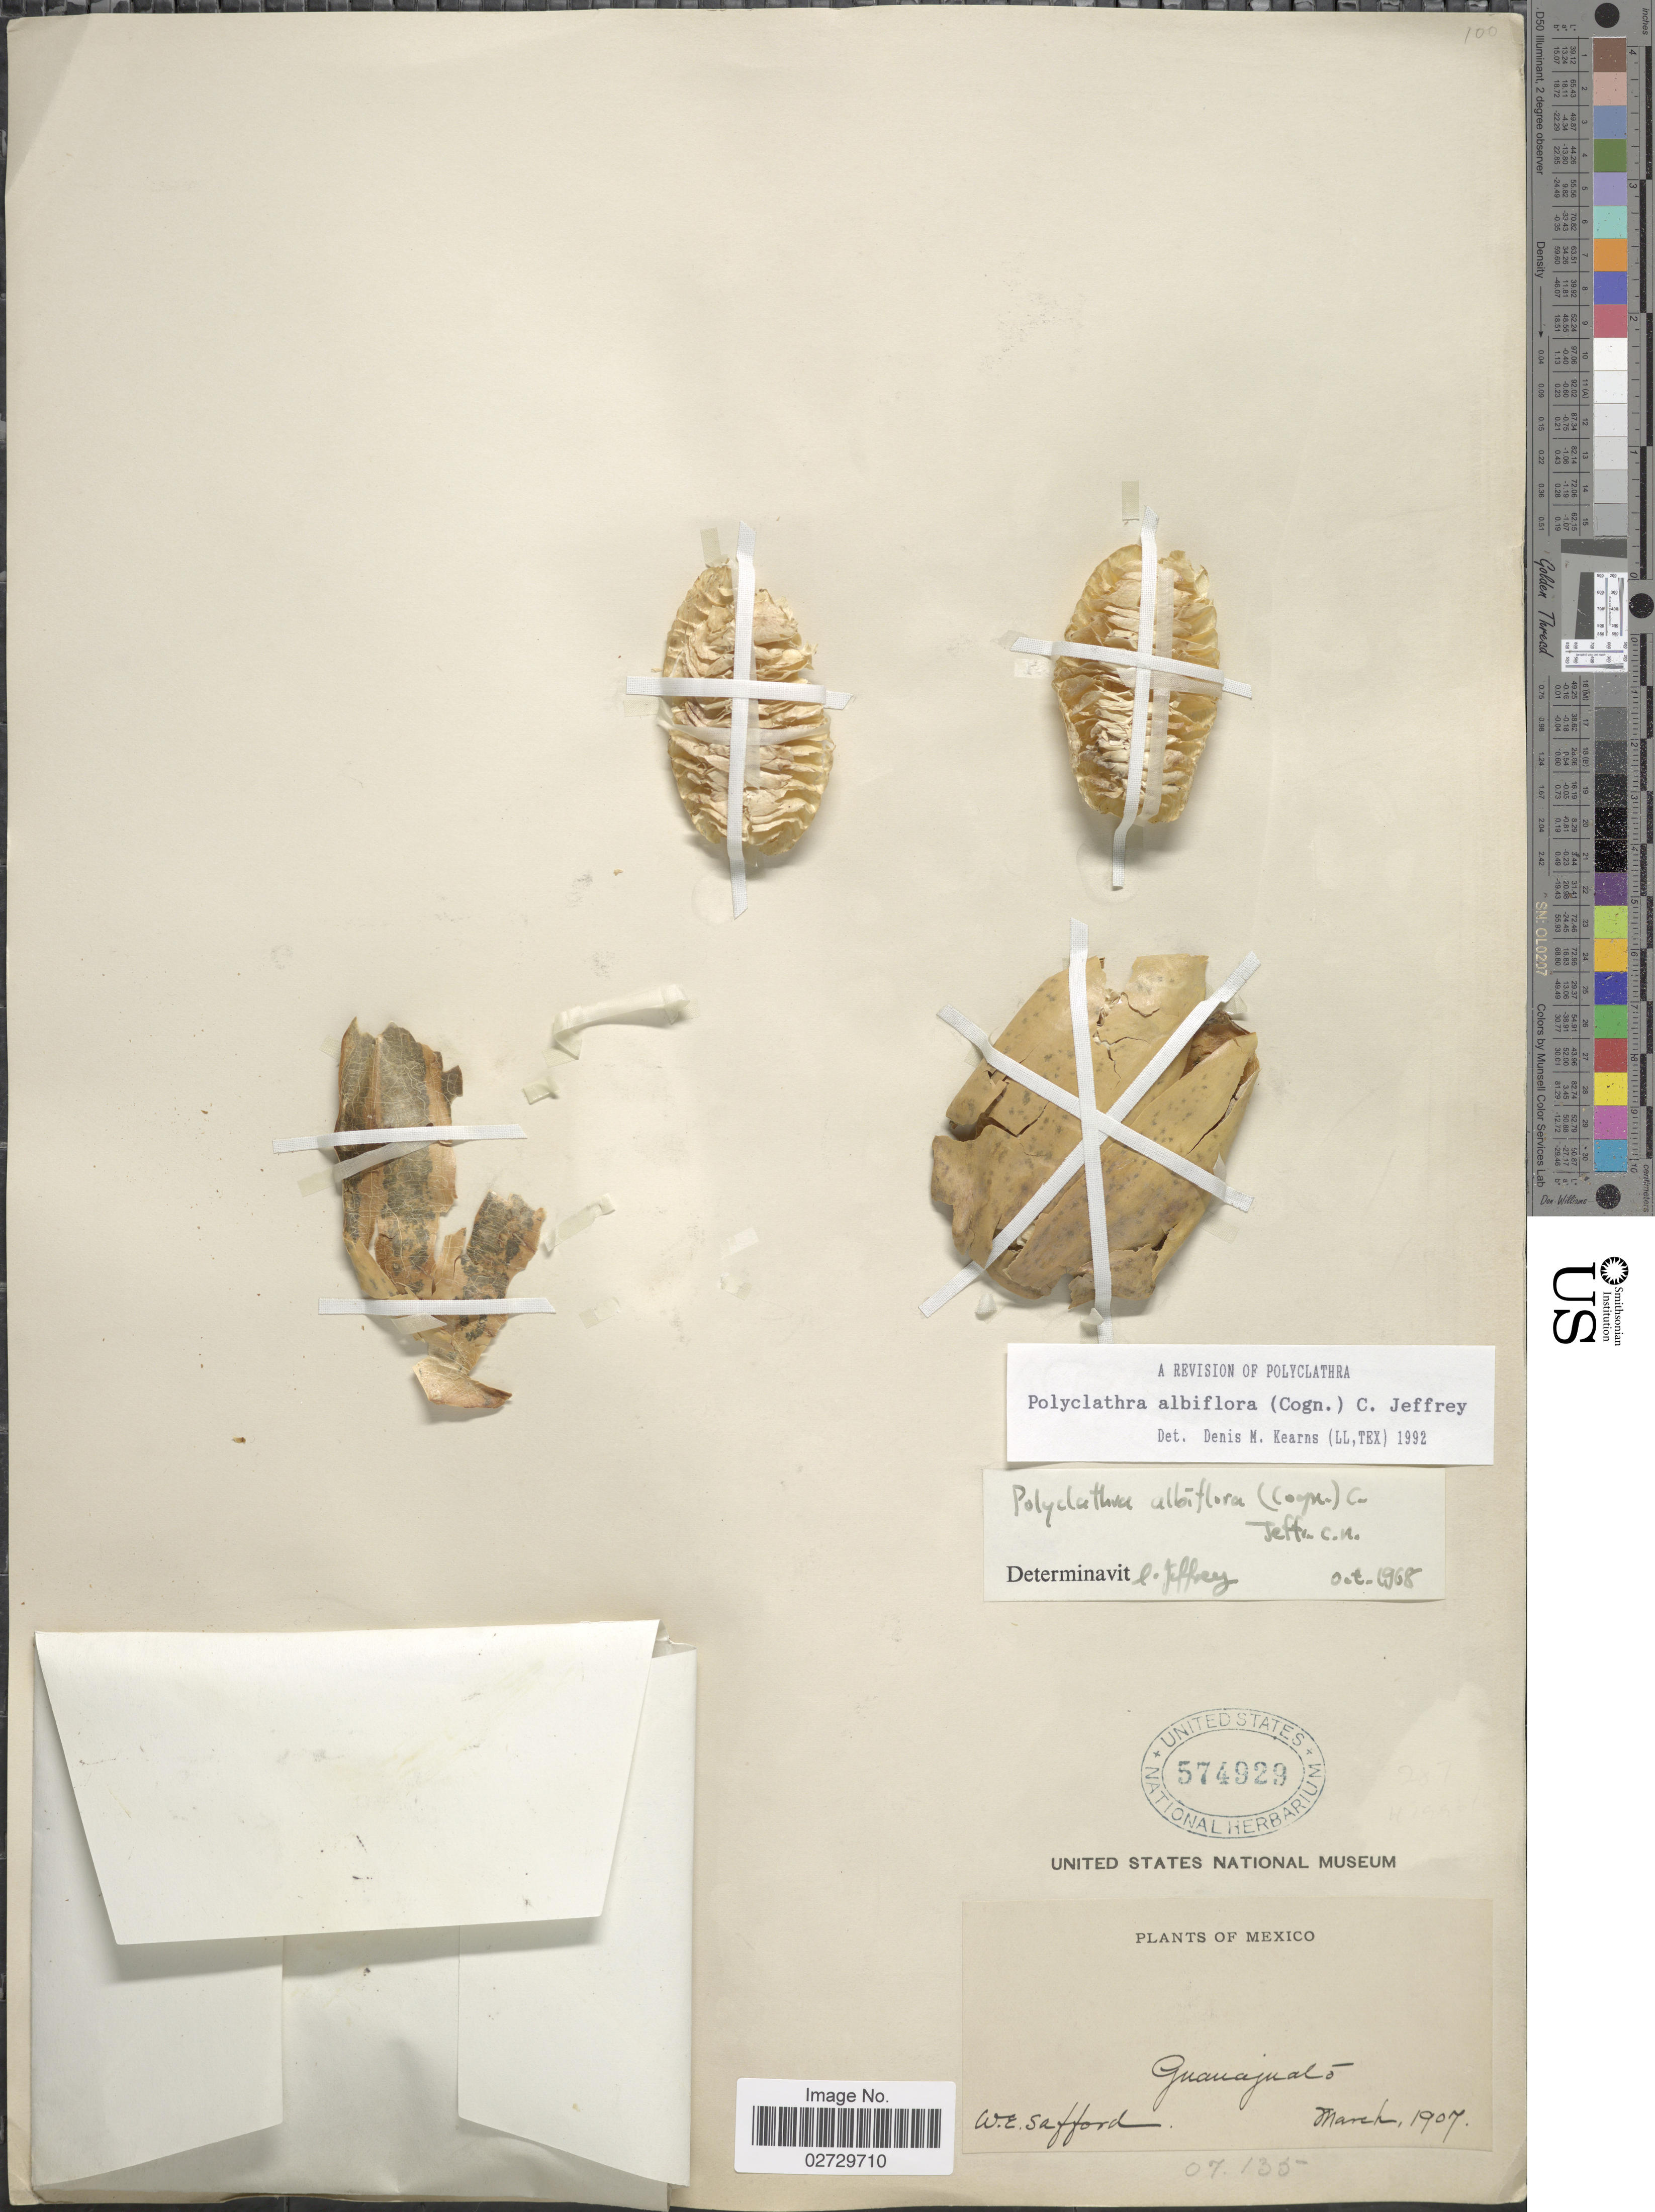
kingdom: Plantae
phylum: Tracheophyta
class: Magnoliopsida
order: Cucurbitales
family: Cucurbitaceae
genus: Polyclathra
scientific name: Polyclathra albiflora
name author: (Cogn.) C. Jeffrey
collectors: W. E. Safford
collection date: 1907-03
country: Mexico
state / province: Guanajuato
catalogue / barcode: US 574929